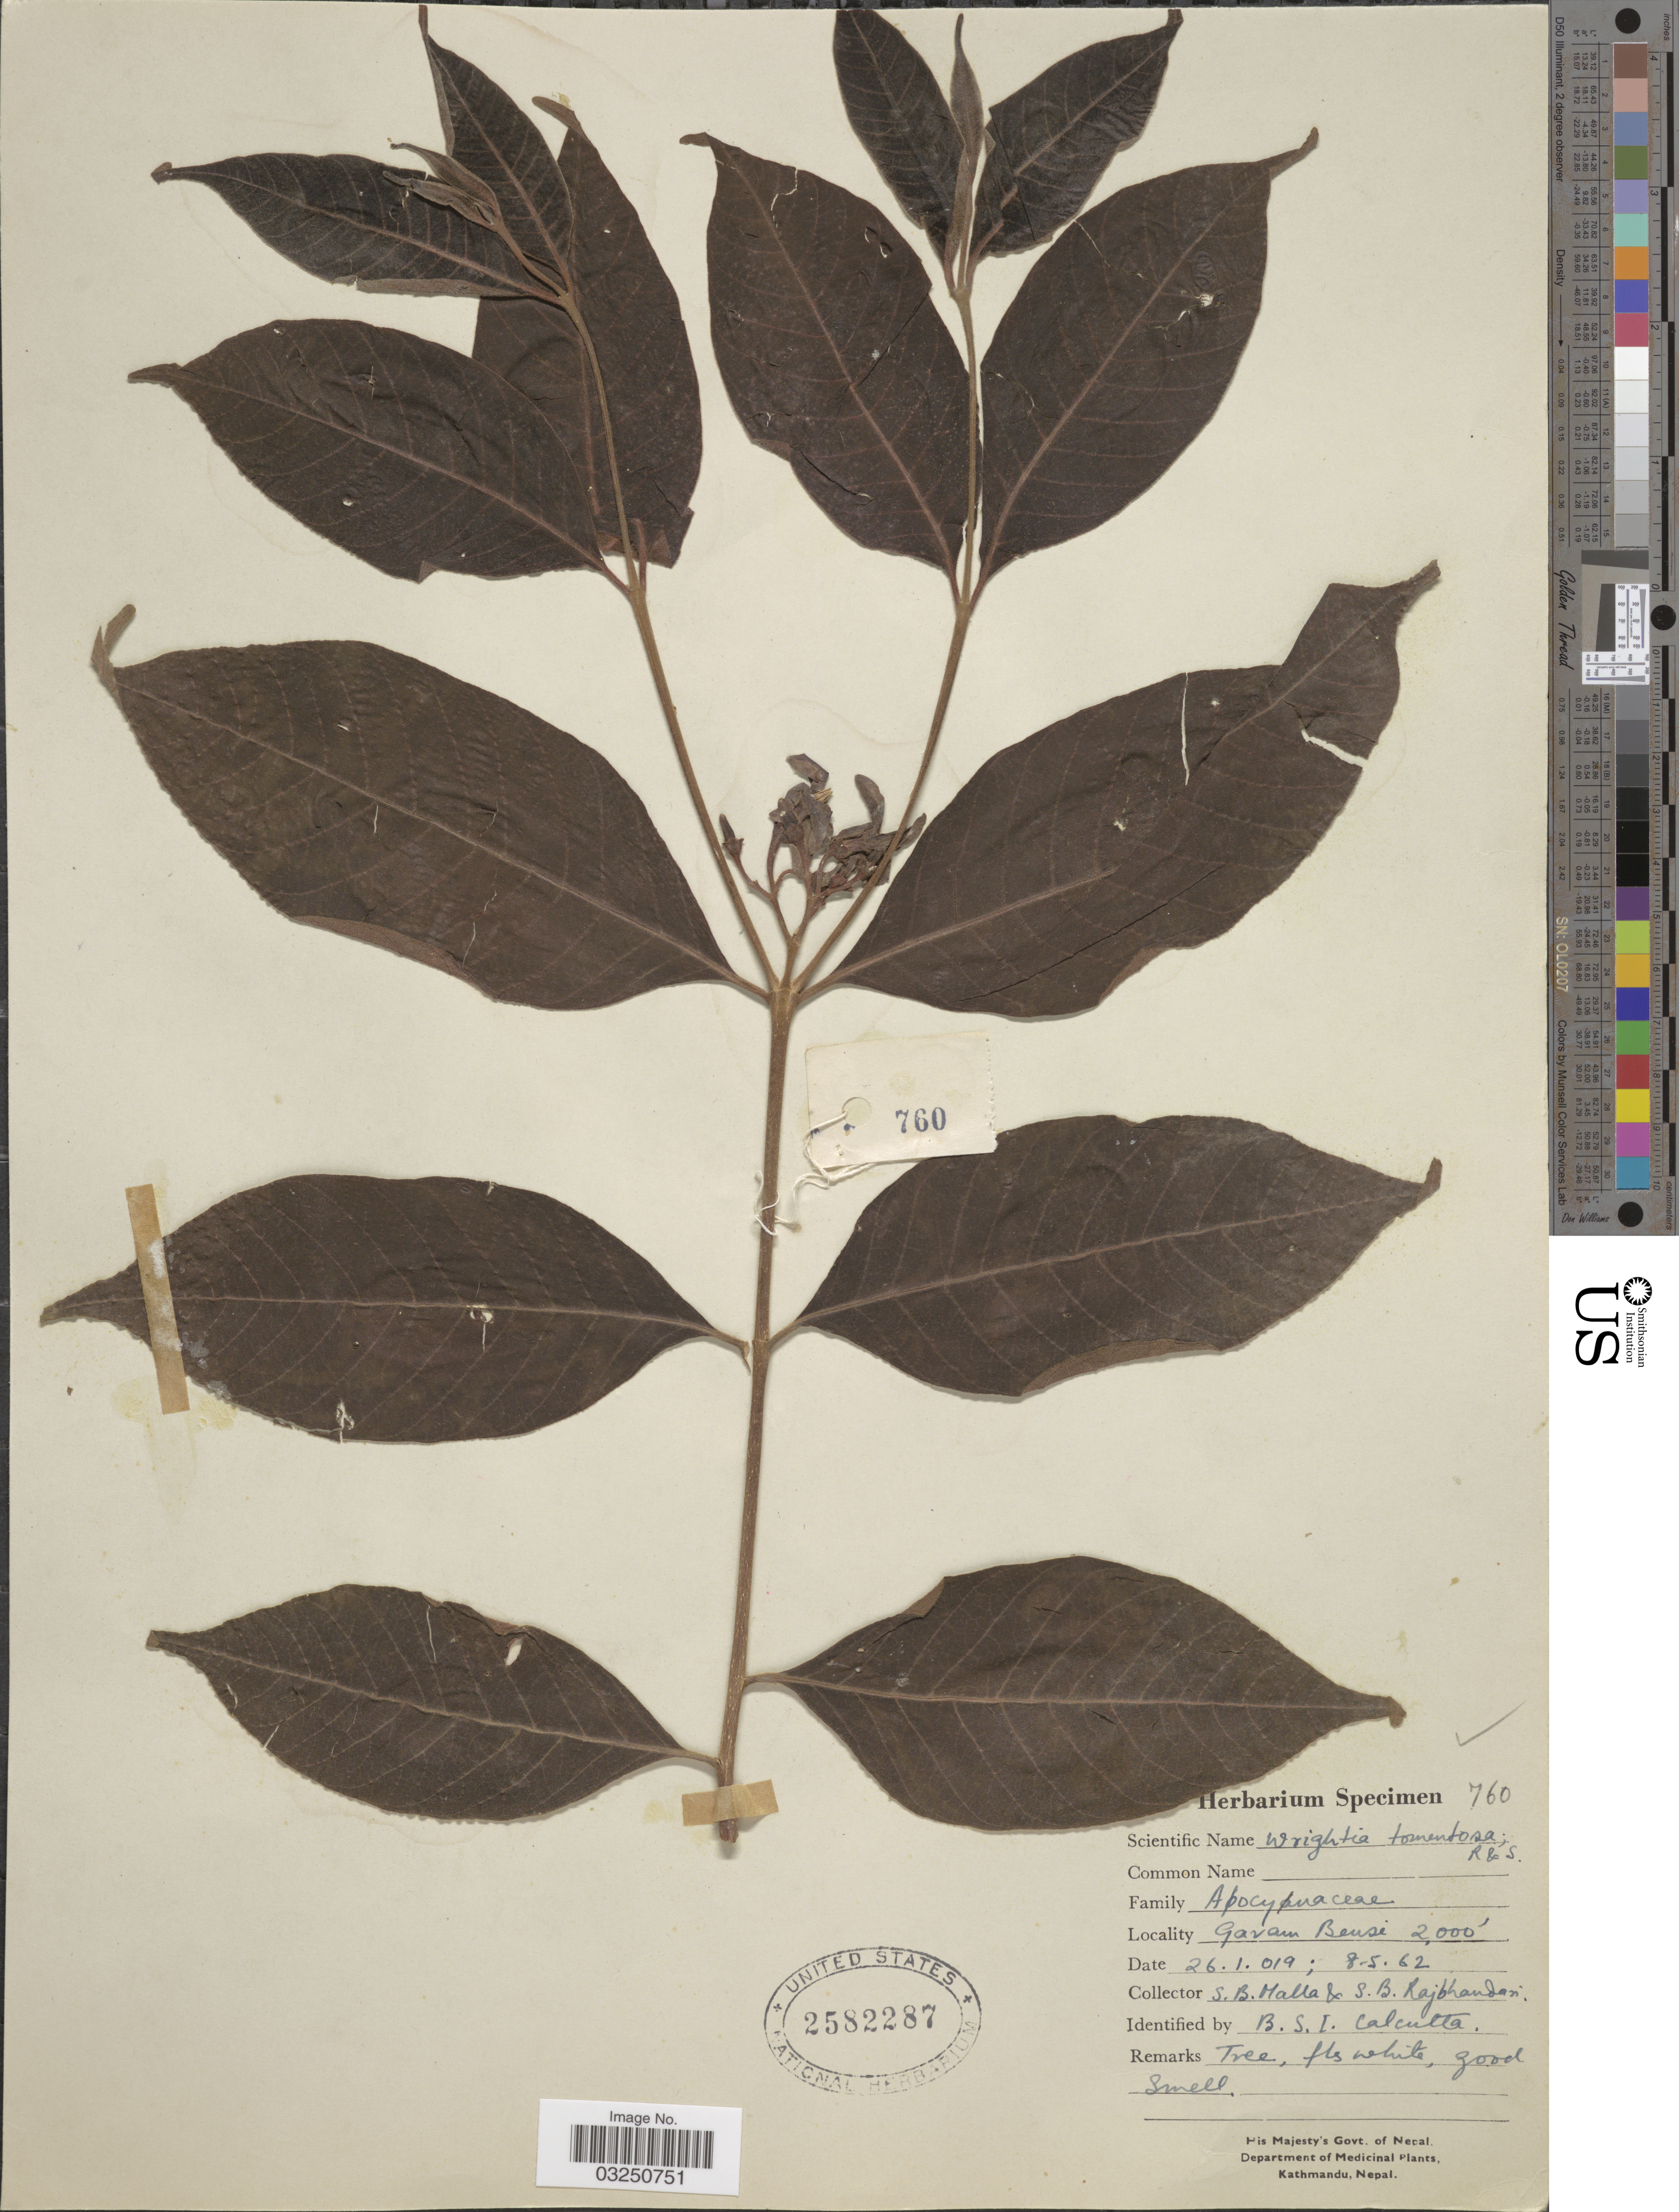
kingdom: Plantae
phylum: Tracheophyta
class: Magnoliopsida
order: Gentianales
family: Apocynaceae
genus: Wrightia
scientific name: Wrightia tomentosa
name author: Roem. & Schult.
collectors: S. Malla & S. Rajbhandari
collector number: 760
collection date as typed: Transcribed d/m/y: 8/5/62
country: Nepal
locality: Garam Bensi.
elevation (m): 610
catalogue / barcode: US 2582287